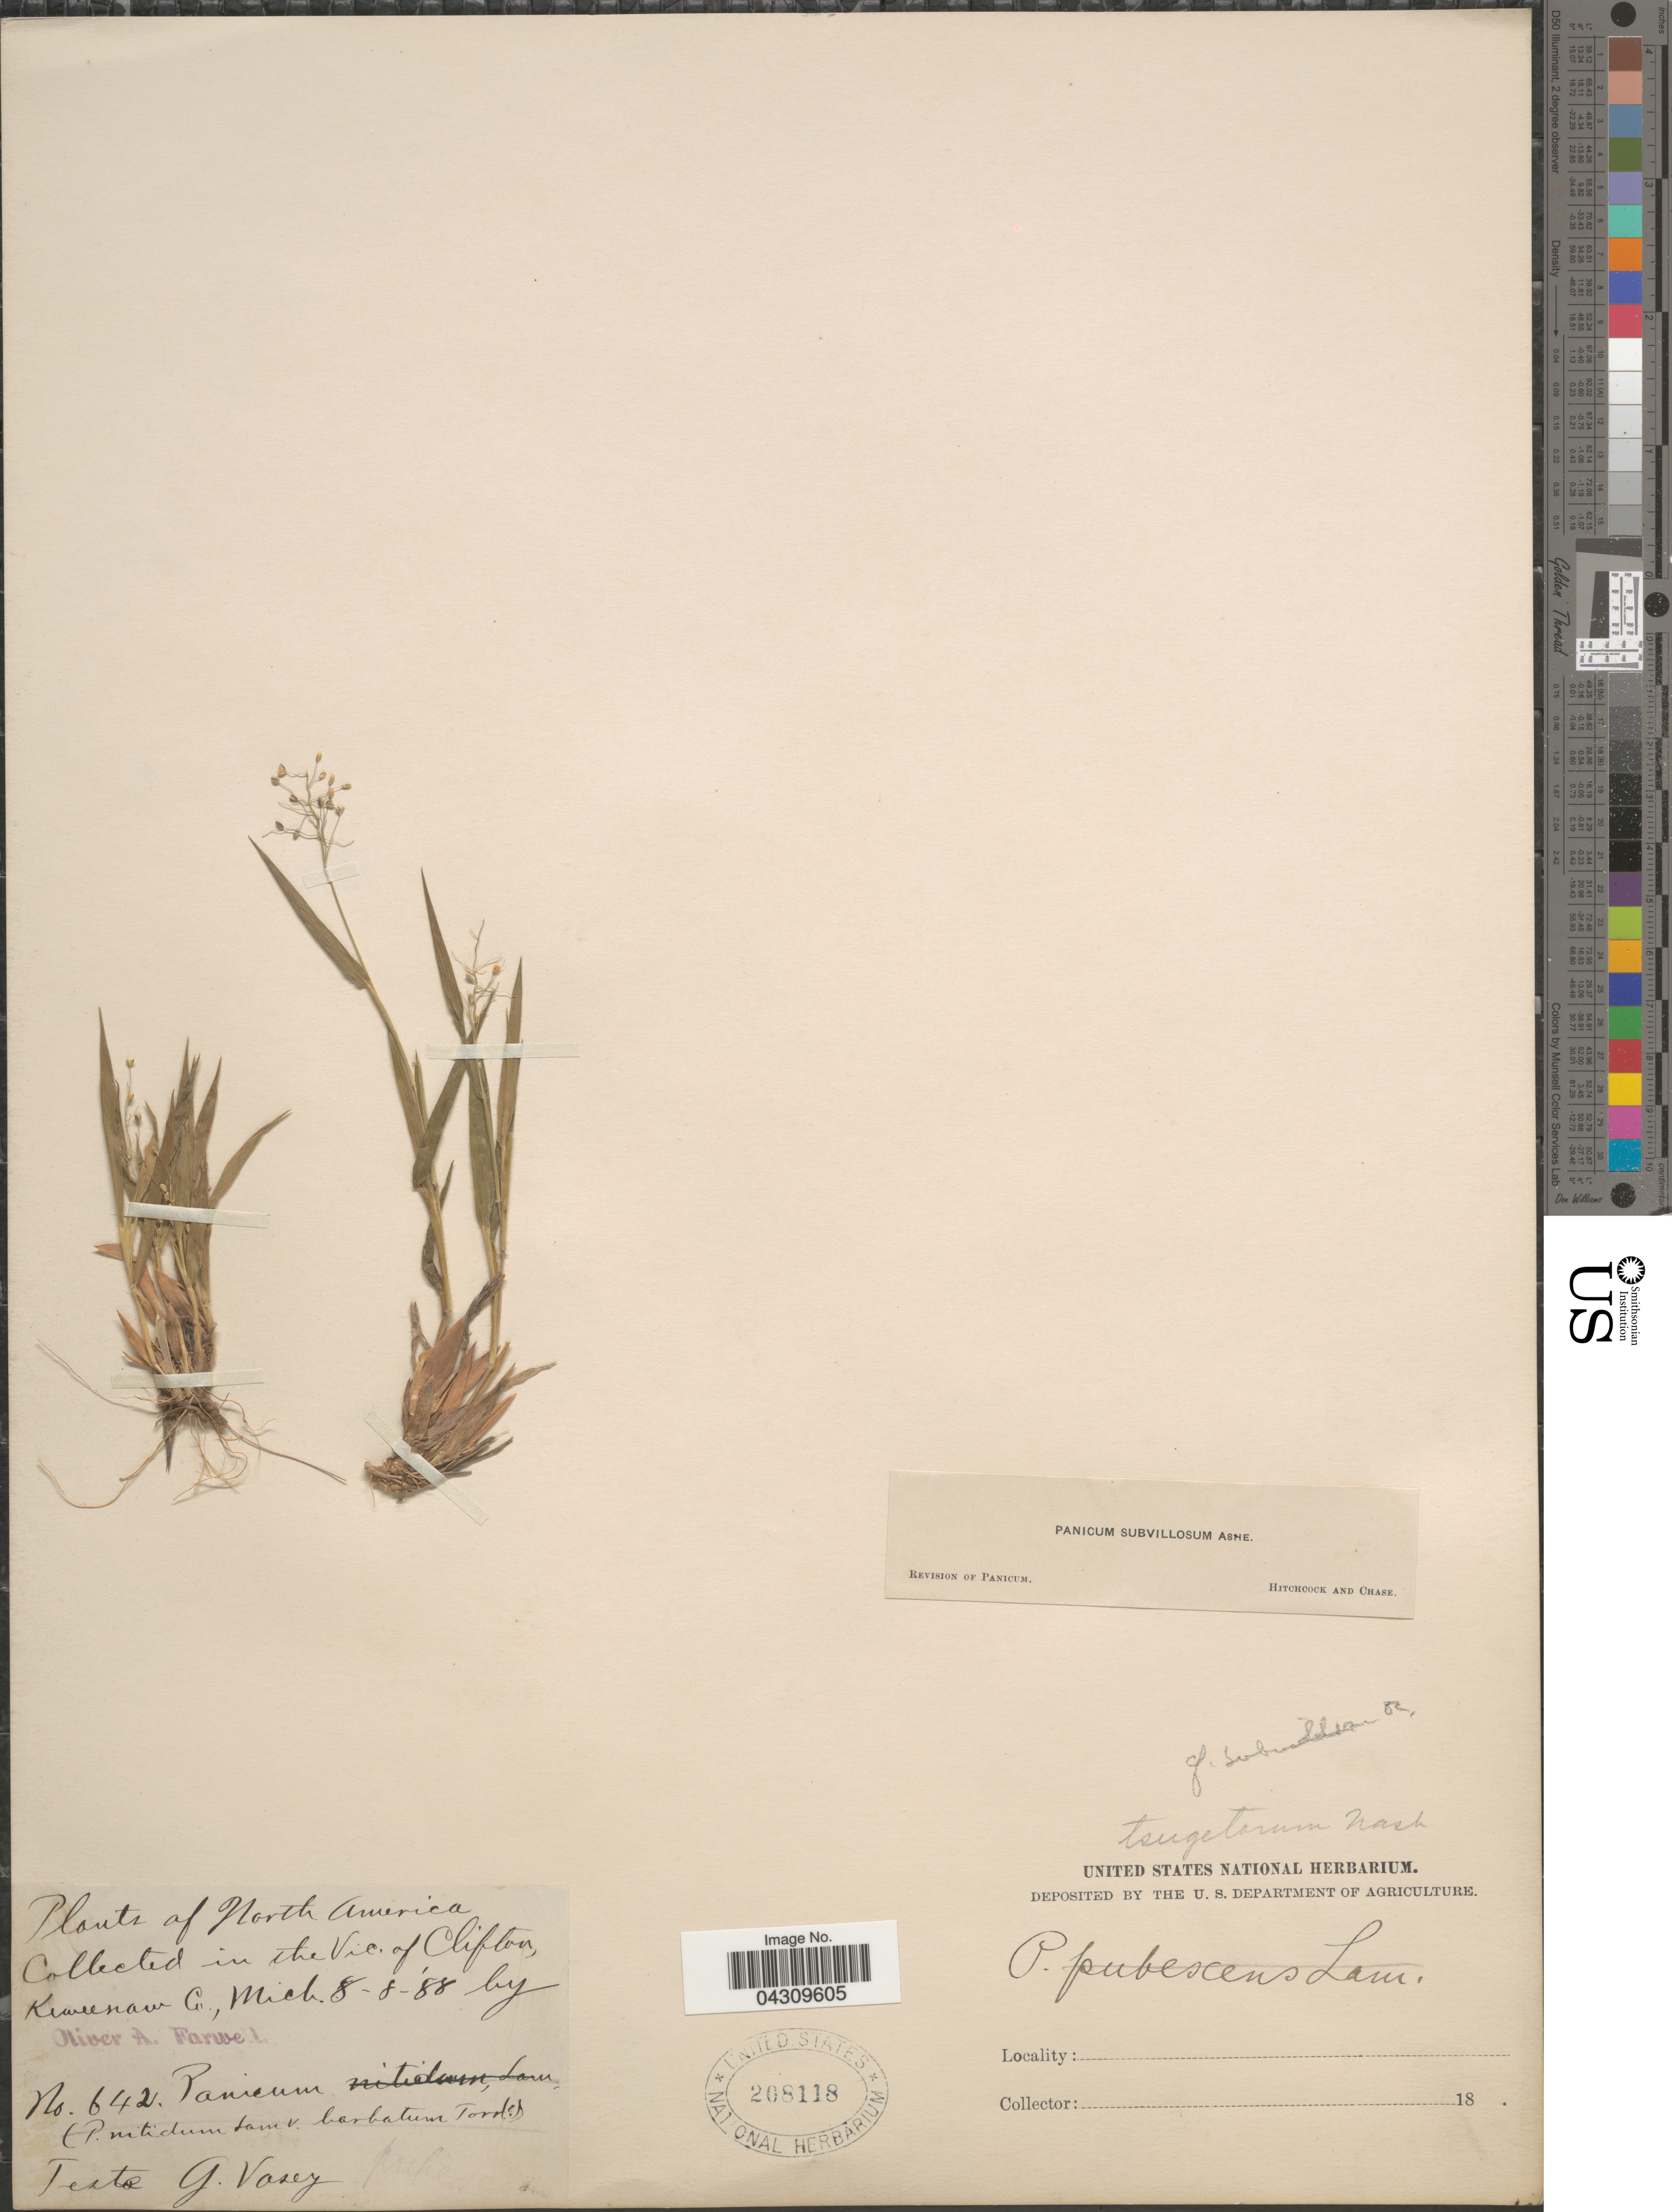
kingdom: Plantae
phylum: Tracheophyta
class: Liliopsida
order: Poales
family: Poaceae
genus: Dichanthelium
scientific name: Dichanthelium acuminatum var. acuminatum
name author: (Sw.) Gould & C.A. Clark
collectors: O. Farwell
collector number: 642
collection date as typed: Transcribed d/m/y: 8/8/88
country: United States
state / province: Michigan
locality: In the Vic. of Clifton, Keweenaw Co.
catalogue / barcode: US 208118